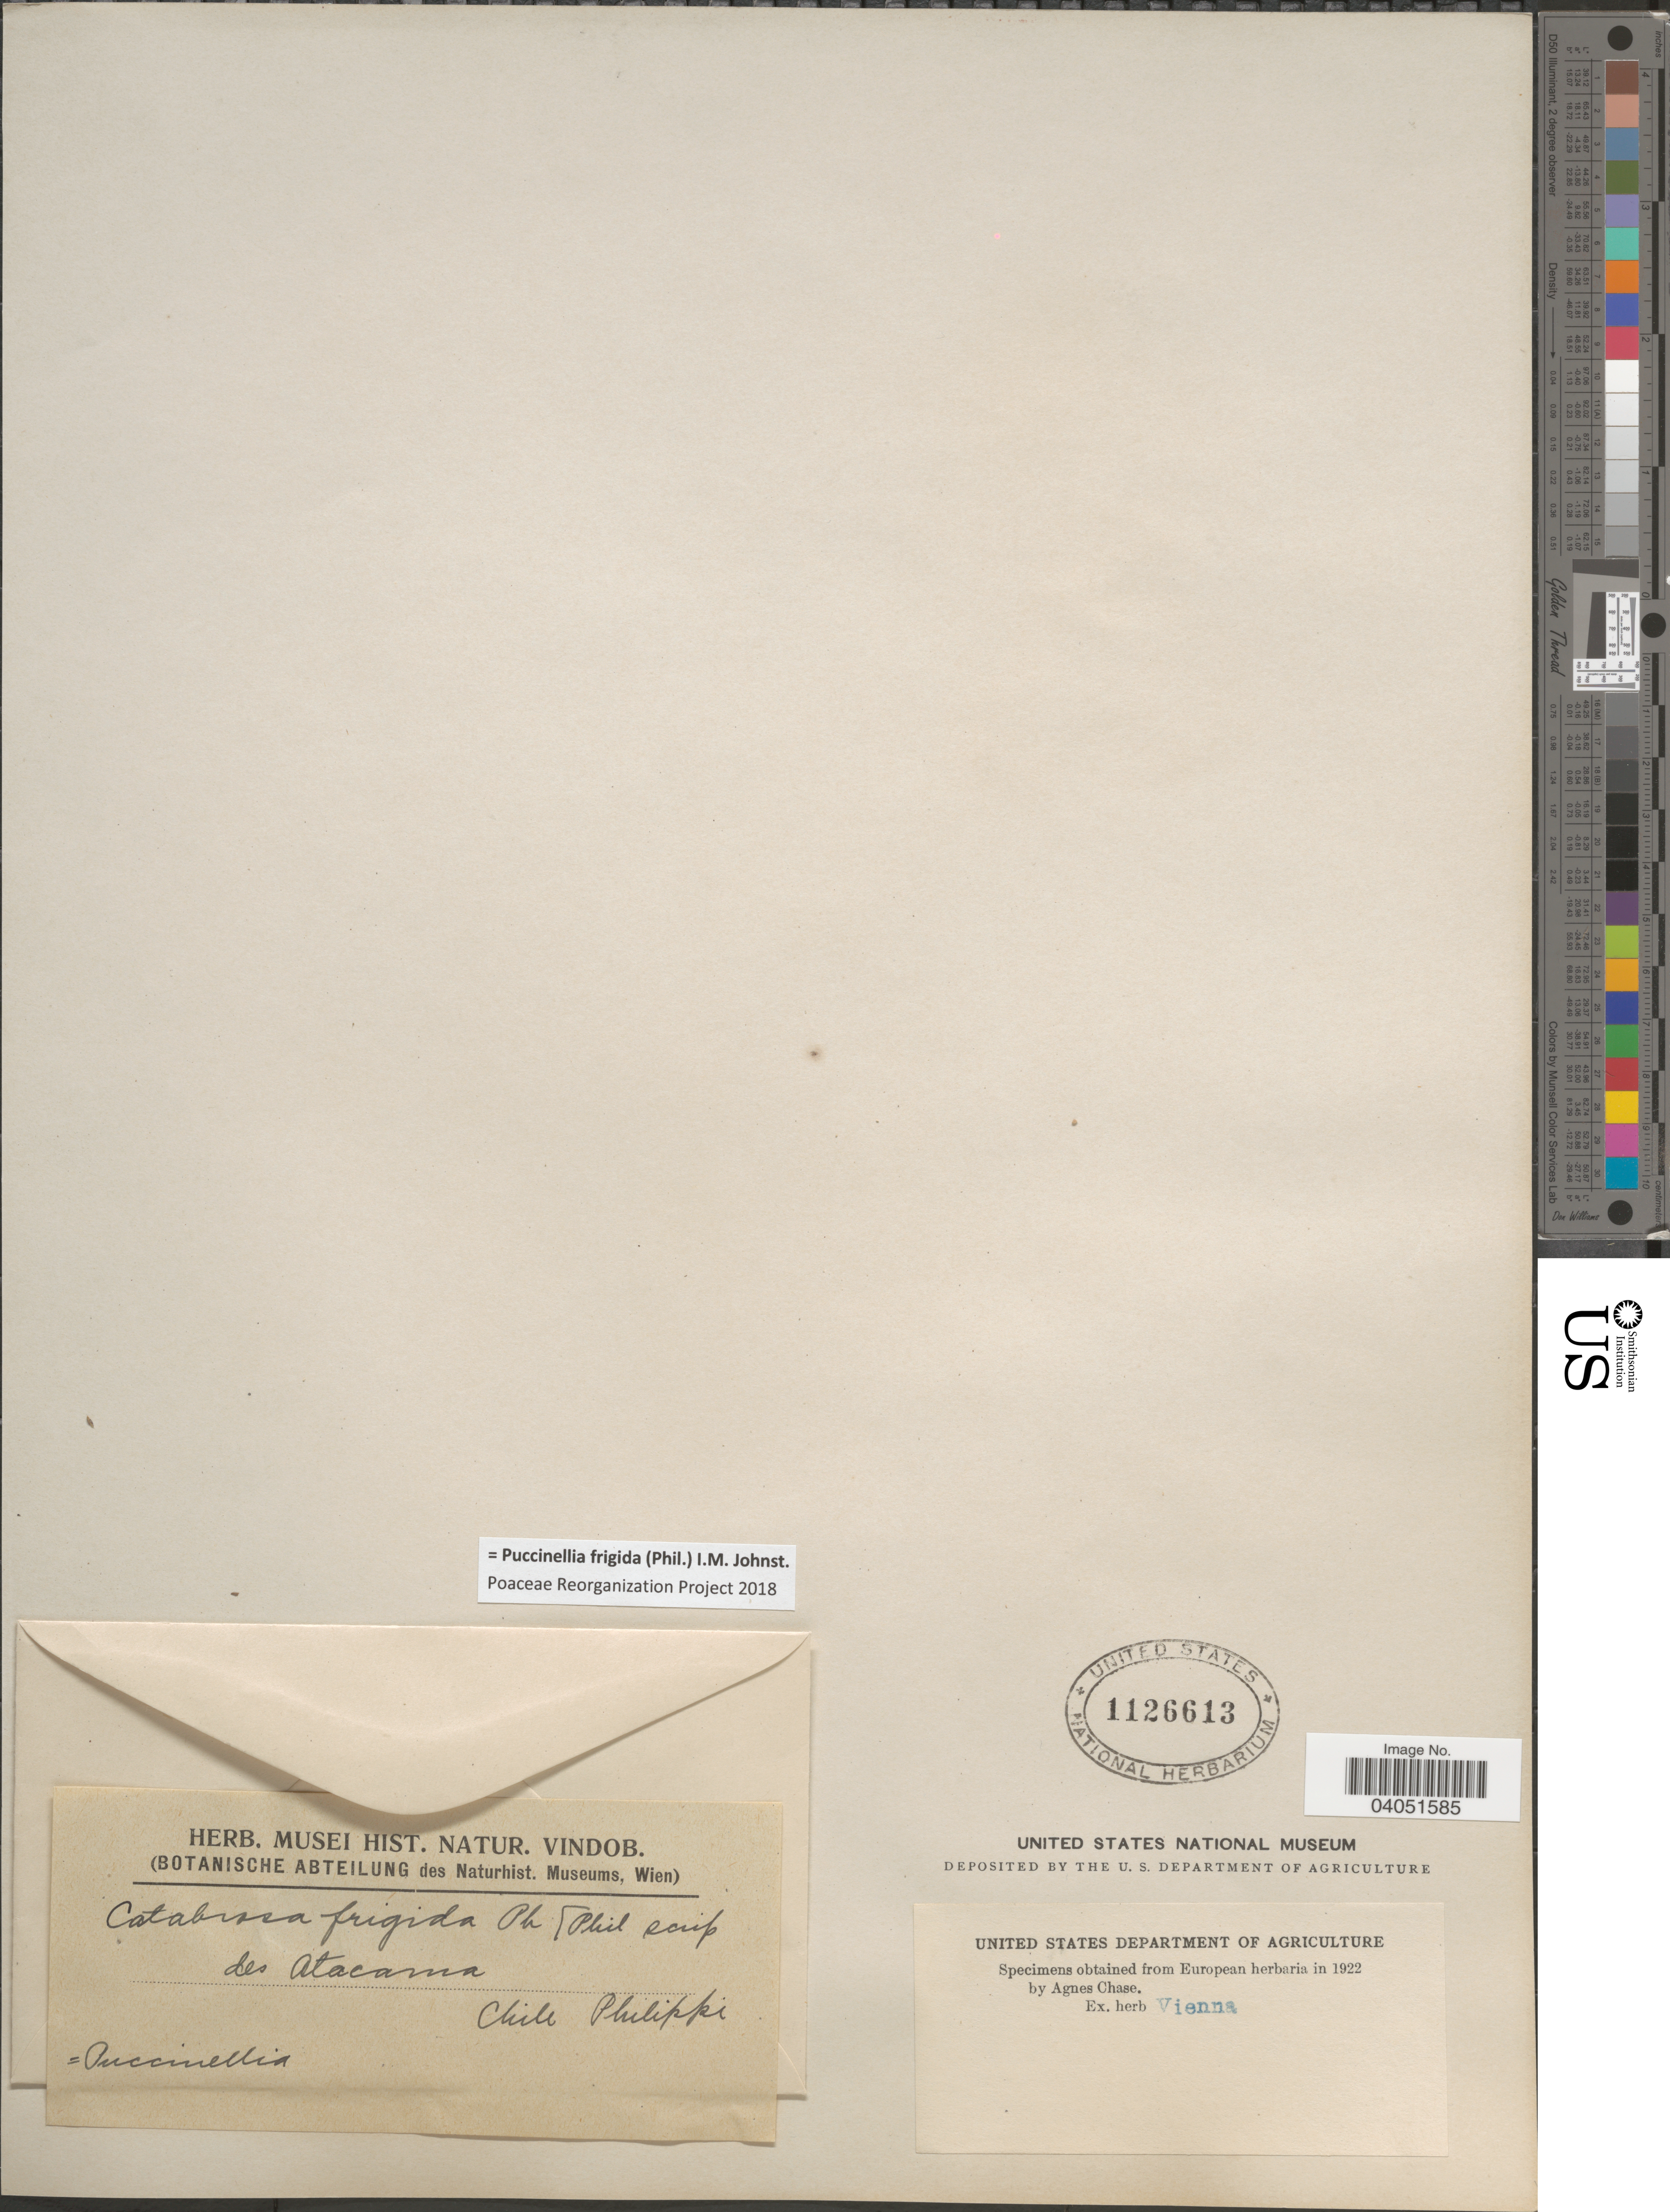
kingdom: Plantae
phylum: Tracheophyta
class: Liliopsida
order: Poales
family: Poaceae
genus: Puccinellia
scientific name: Puccinellia frigida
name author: (Phil.) I.M. Johnst.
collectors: ex herb. Philippi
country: Chile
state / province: Atacama (III)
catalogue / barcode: US 1126613